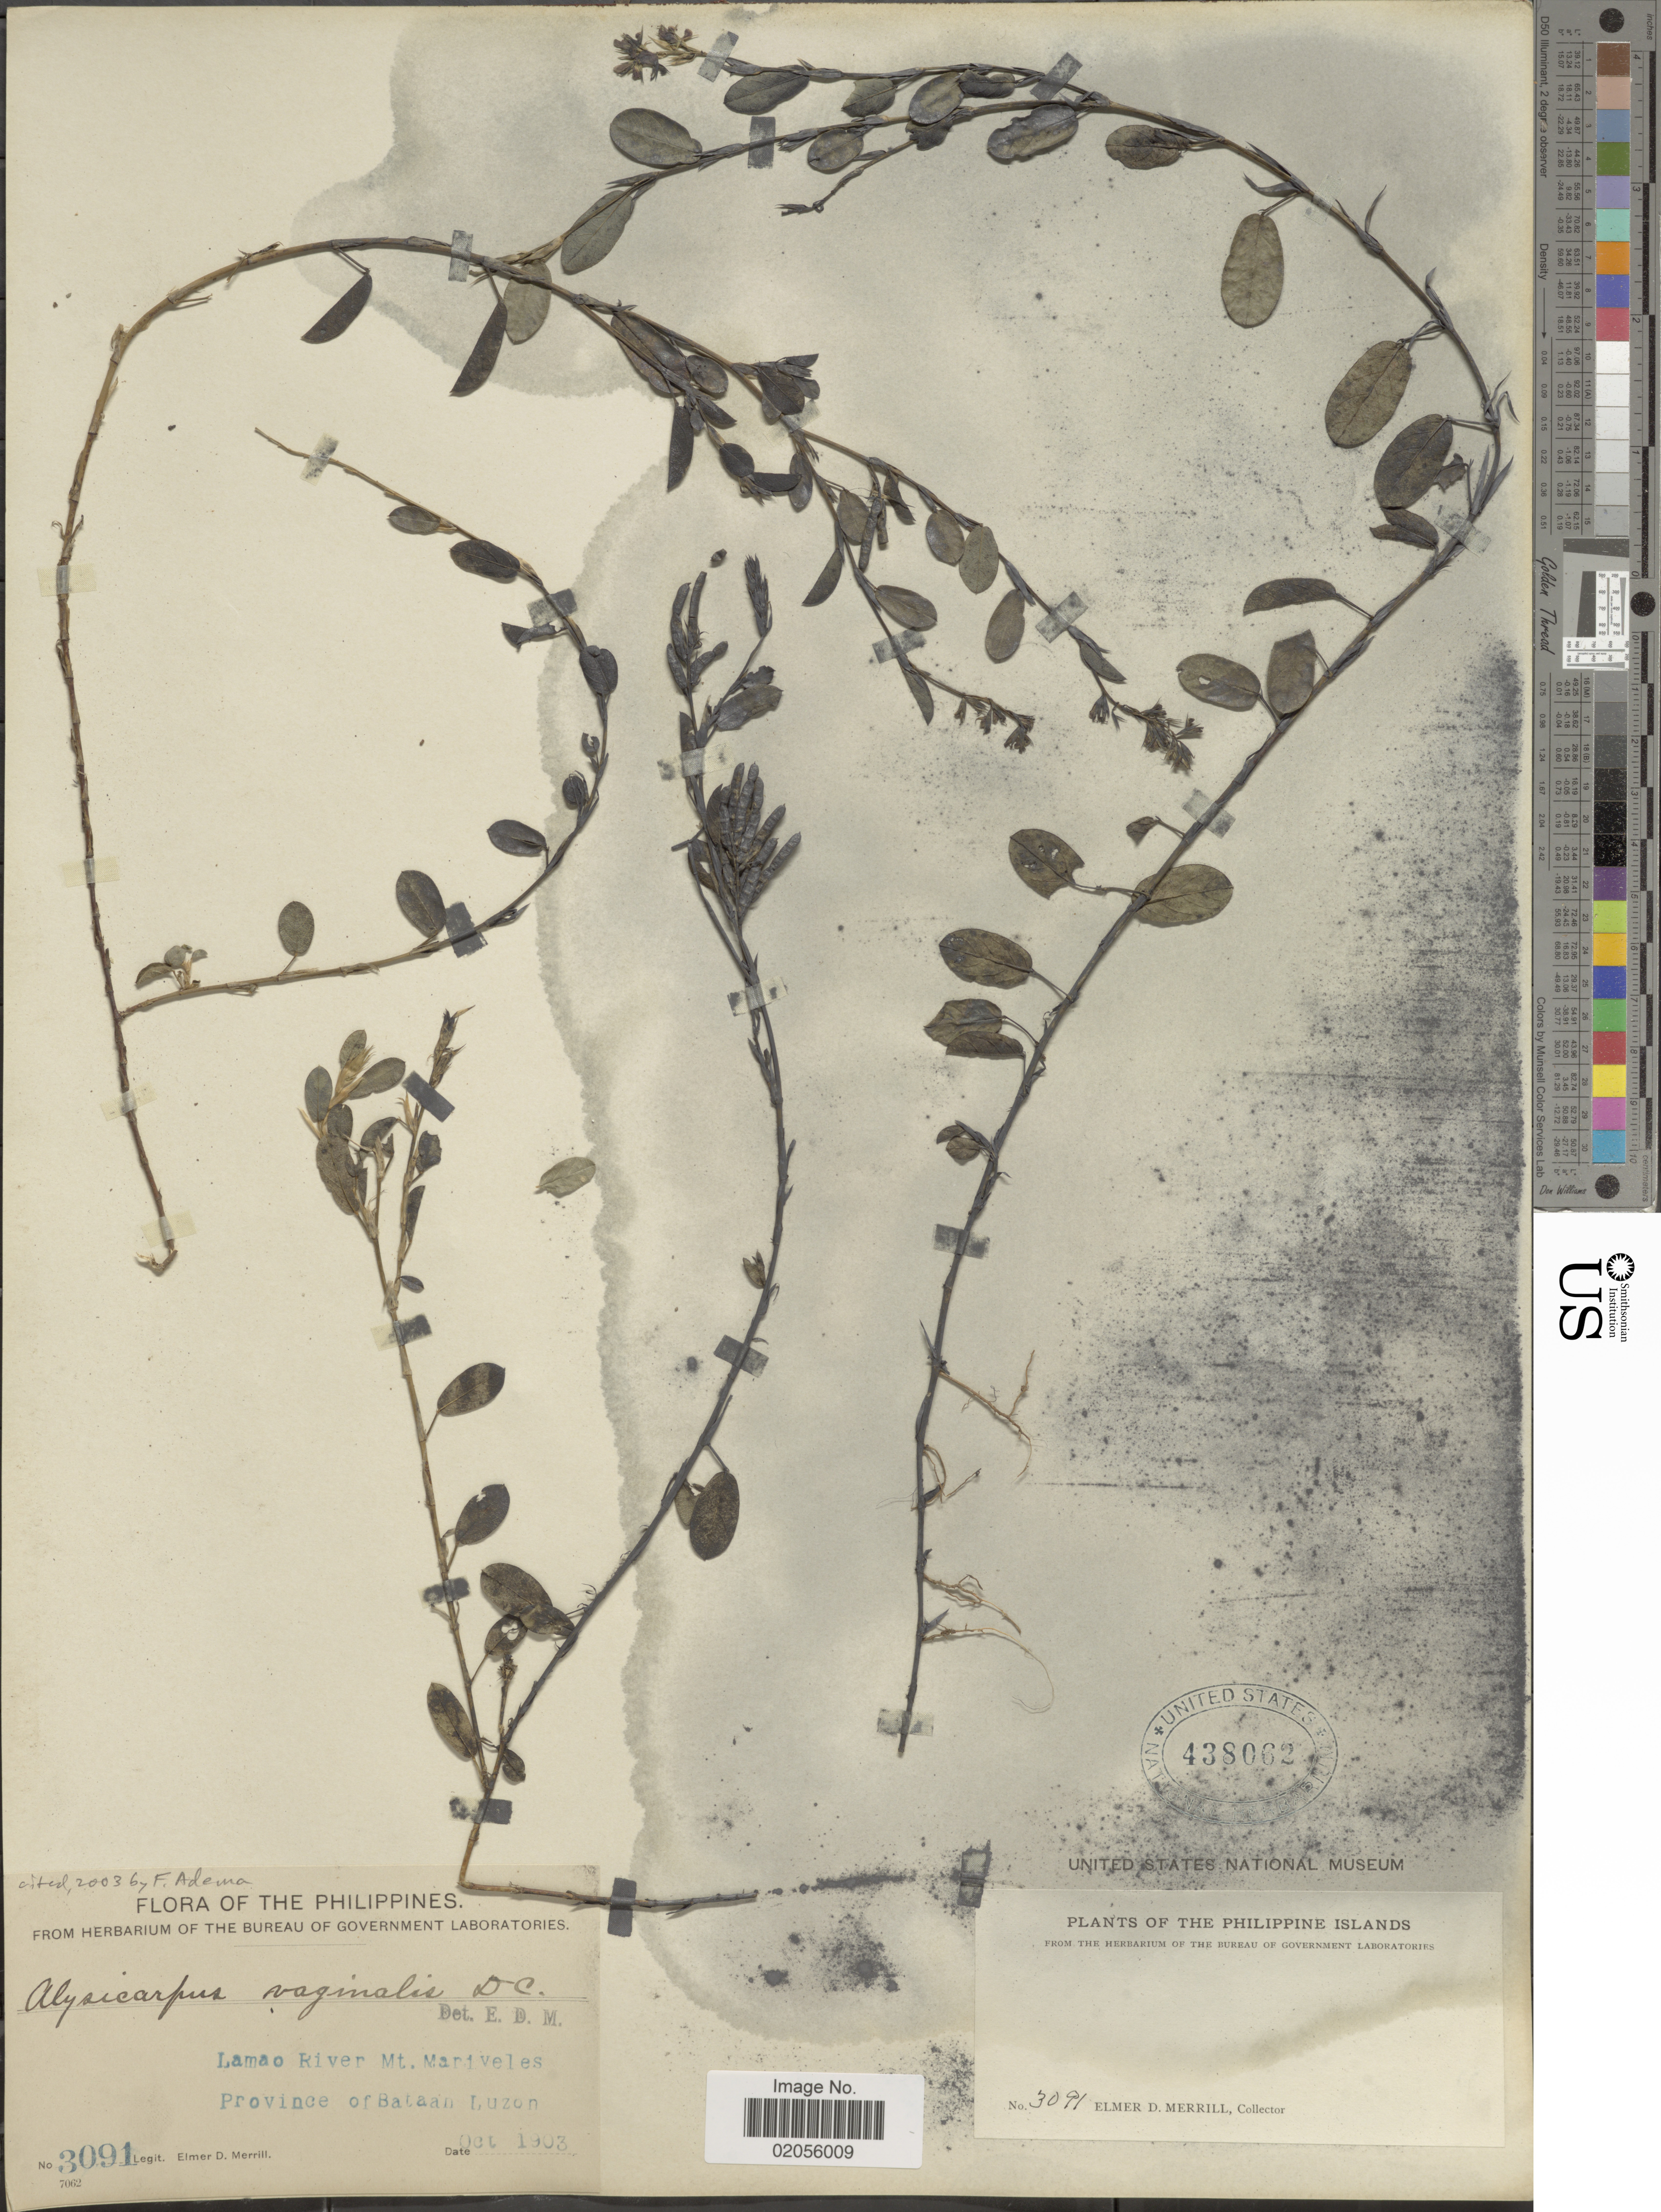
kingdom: Plantae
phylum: Tracheophyta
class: Magnoliopsida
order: Fabales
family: Fabaceae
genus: Alysicarpus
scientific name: Alysicarpus vaginalis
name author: (L.) DC.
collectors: E. D. Merrill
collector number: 3091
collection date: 1903-10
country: Philippines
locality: Lamao River, Mt. Mariveles, Prov. Bataan. Luzon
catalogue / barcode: US 438062